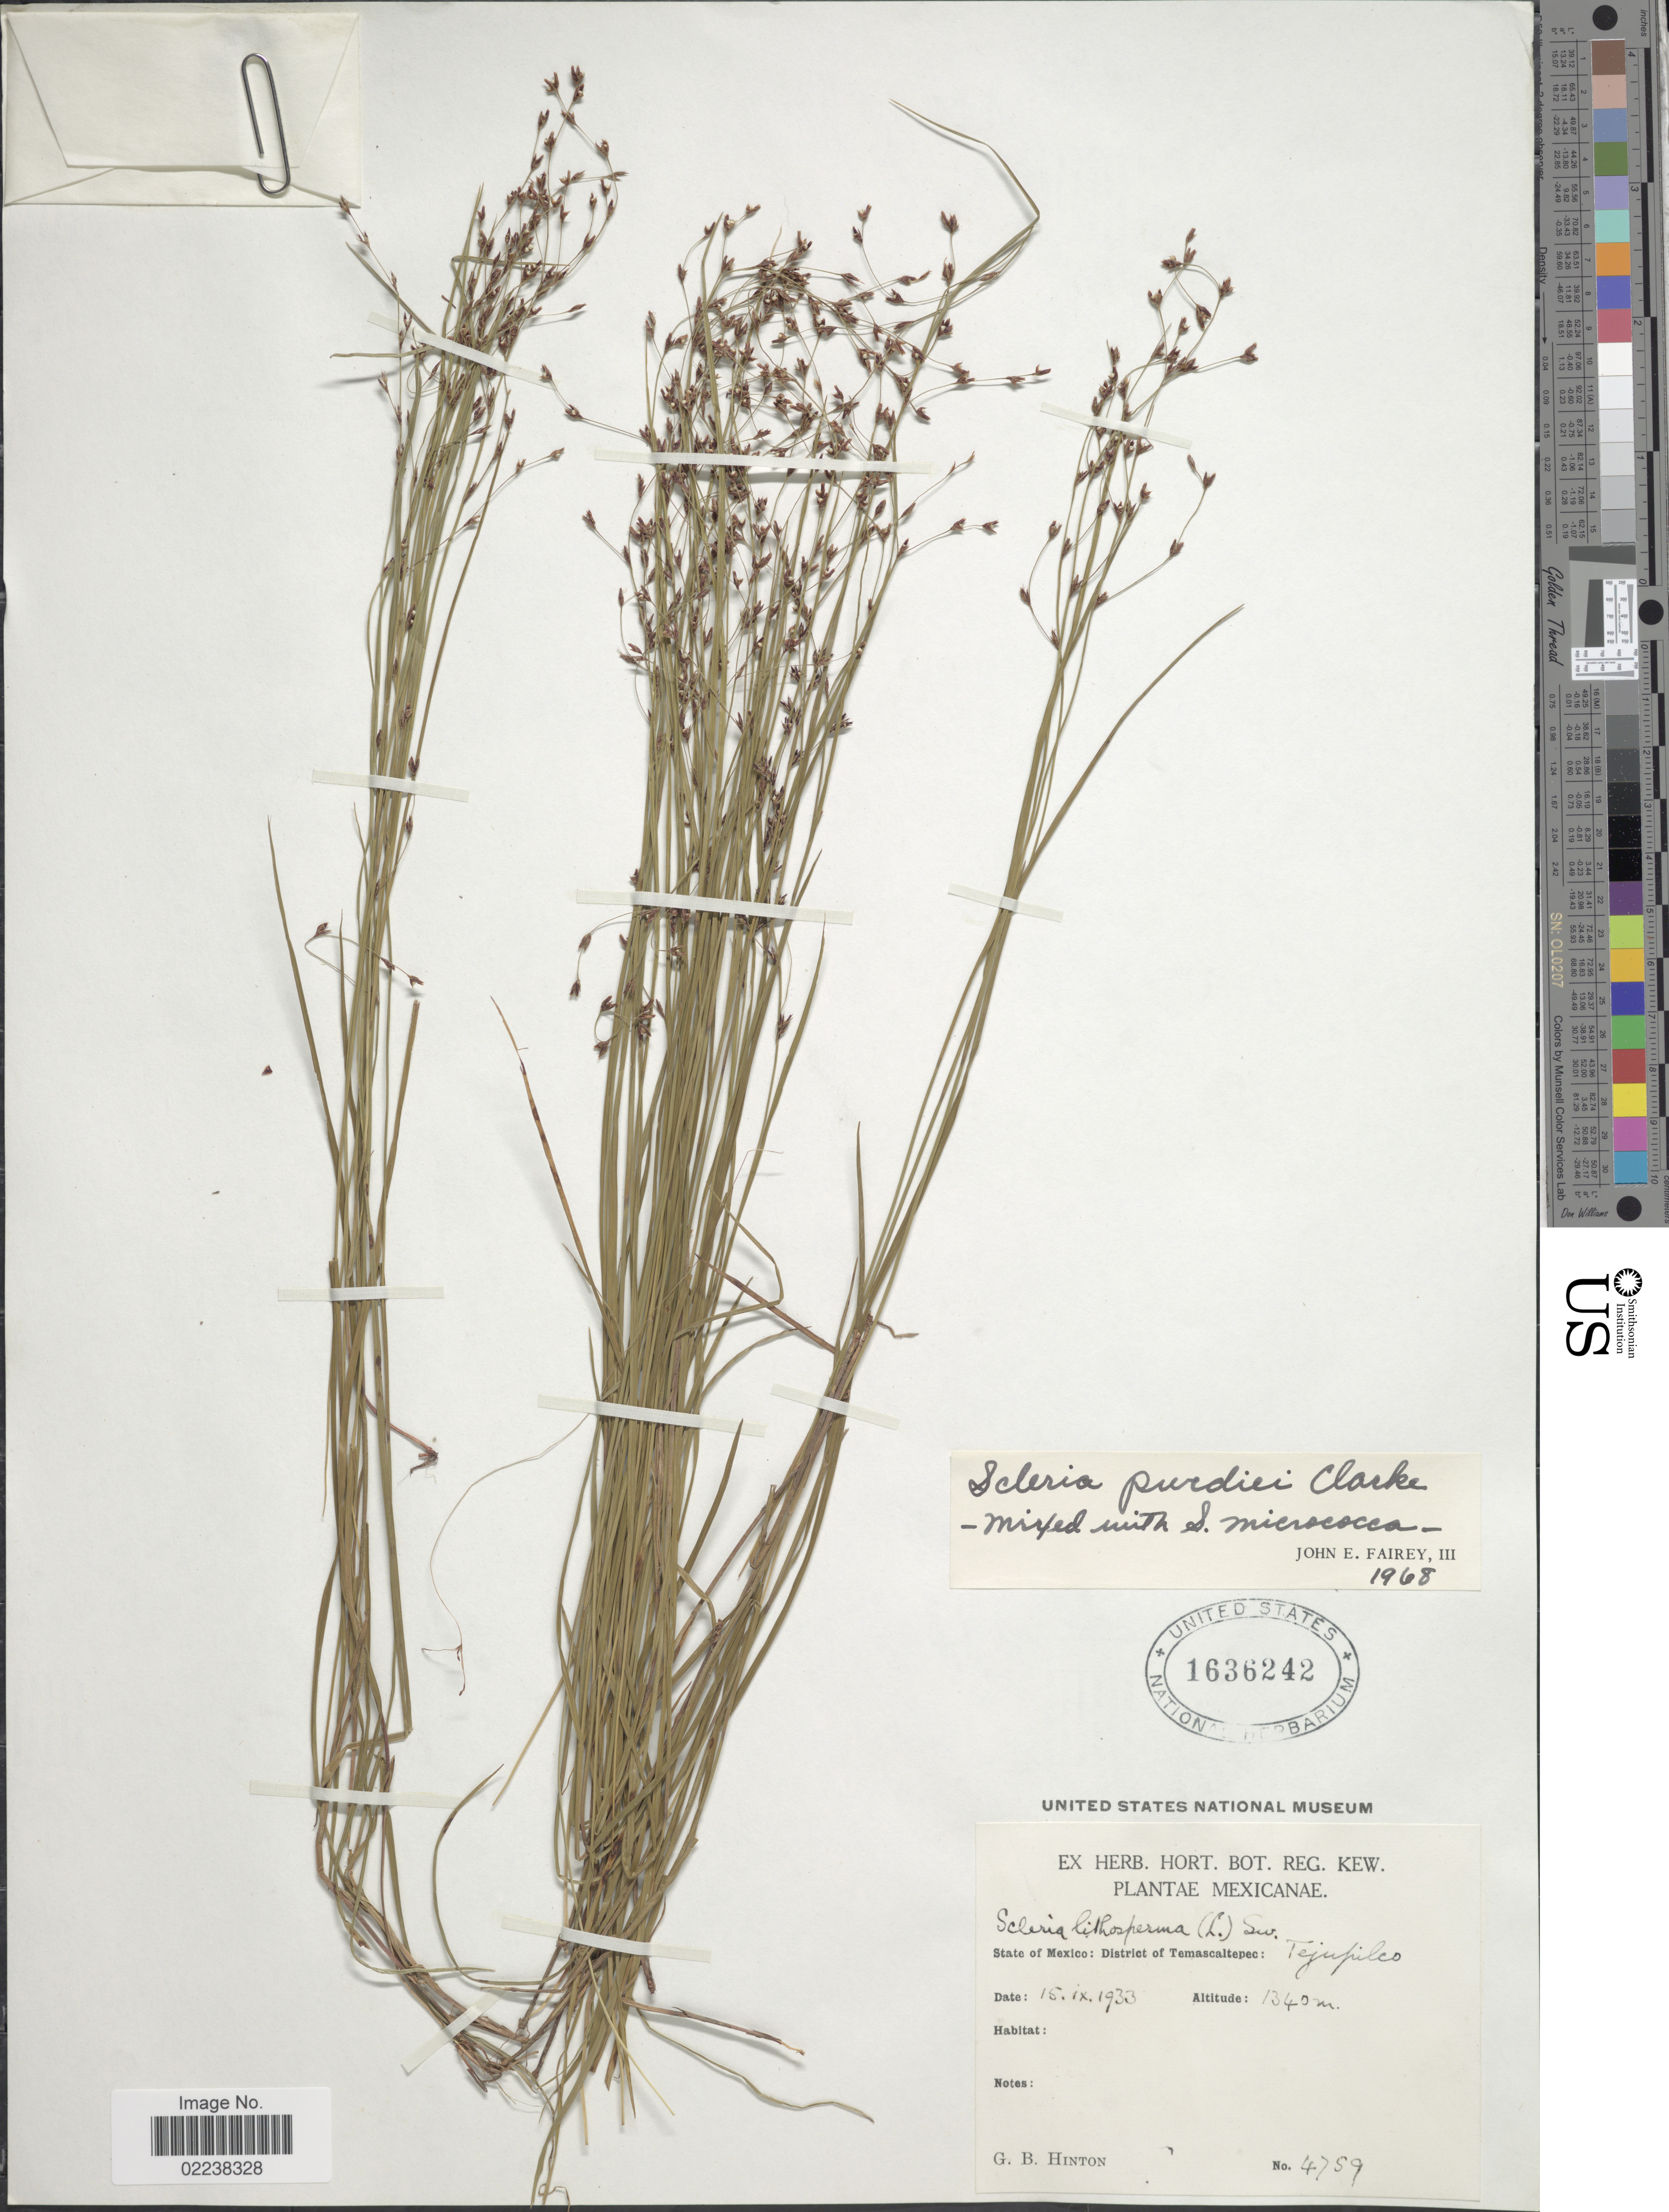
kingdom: Plantae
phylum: Tracheophyta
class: Liliopsida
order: Poales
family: Cyperaceae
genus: Scleria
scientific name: Scleria purdiei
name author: C.B. Clarke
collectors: G. B. Hinton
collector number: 4759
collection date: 1933-09-15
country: Mexico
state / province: México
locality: District of Temascaltepec: Tejupilco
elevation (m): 1340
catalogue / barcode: US 1636242